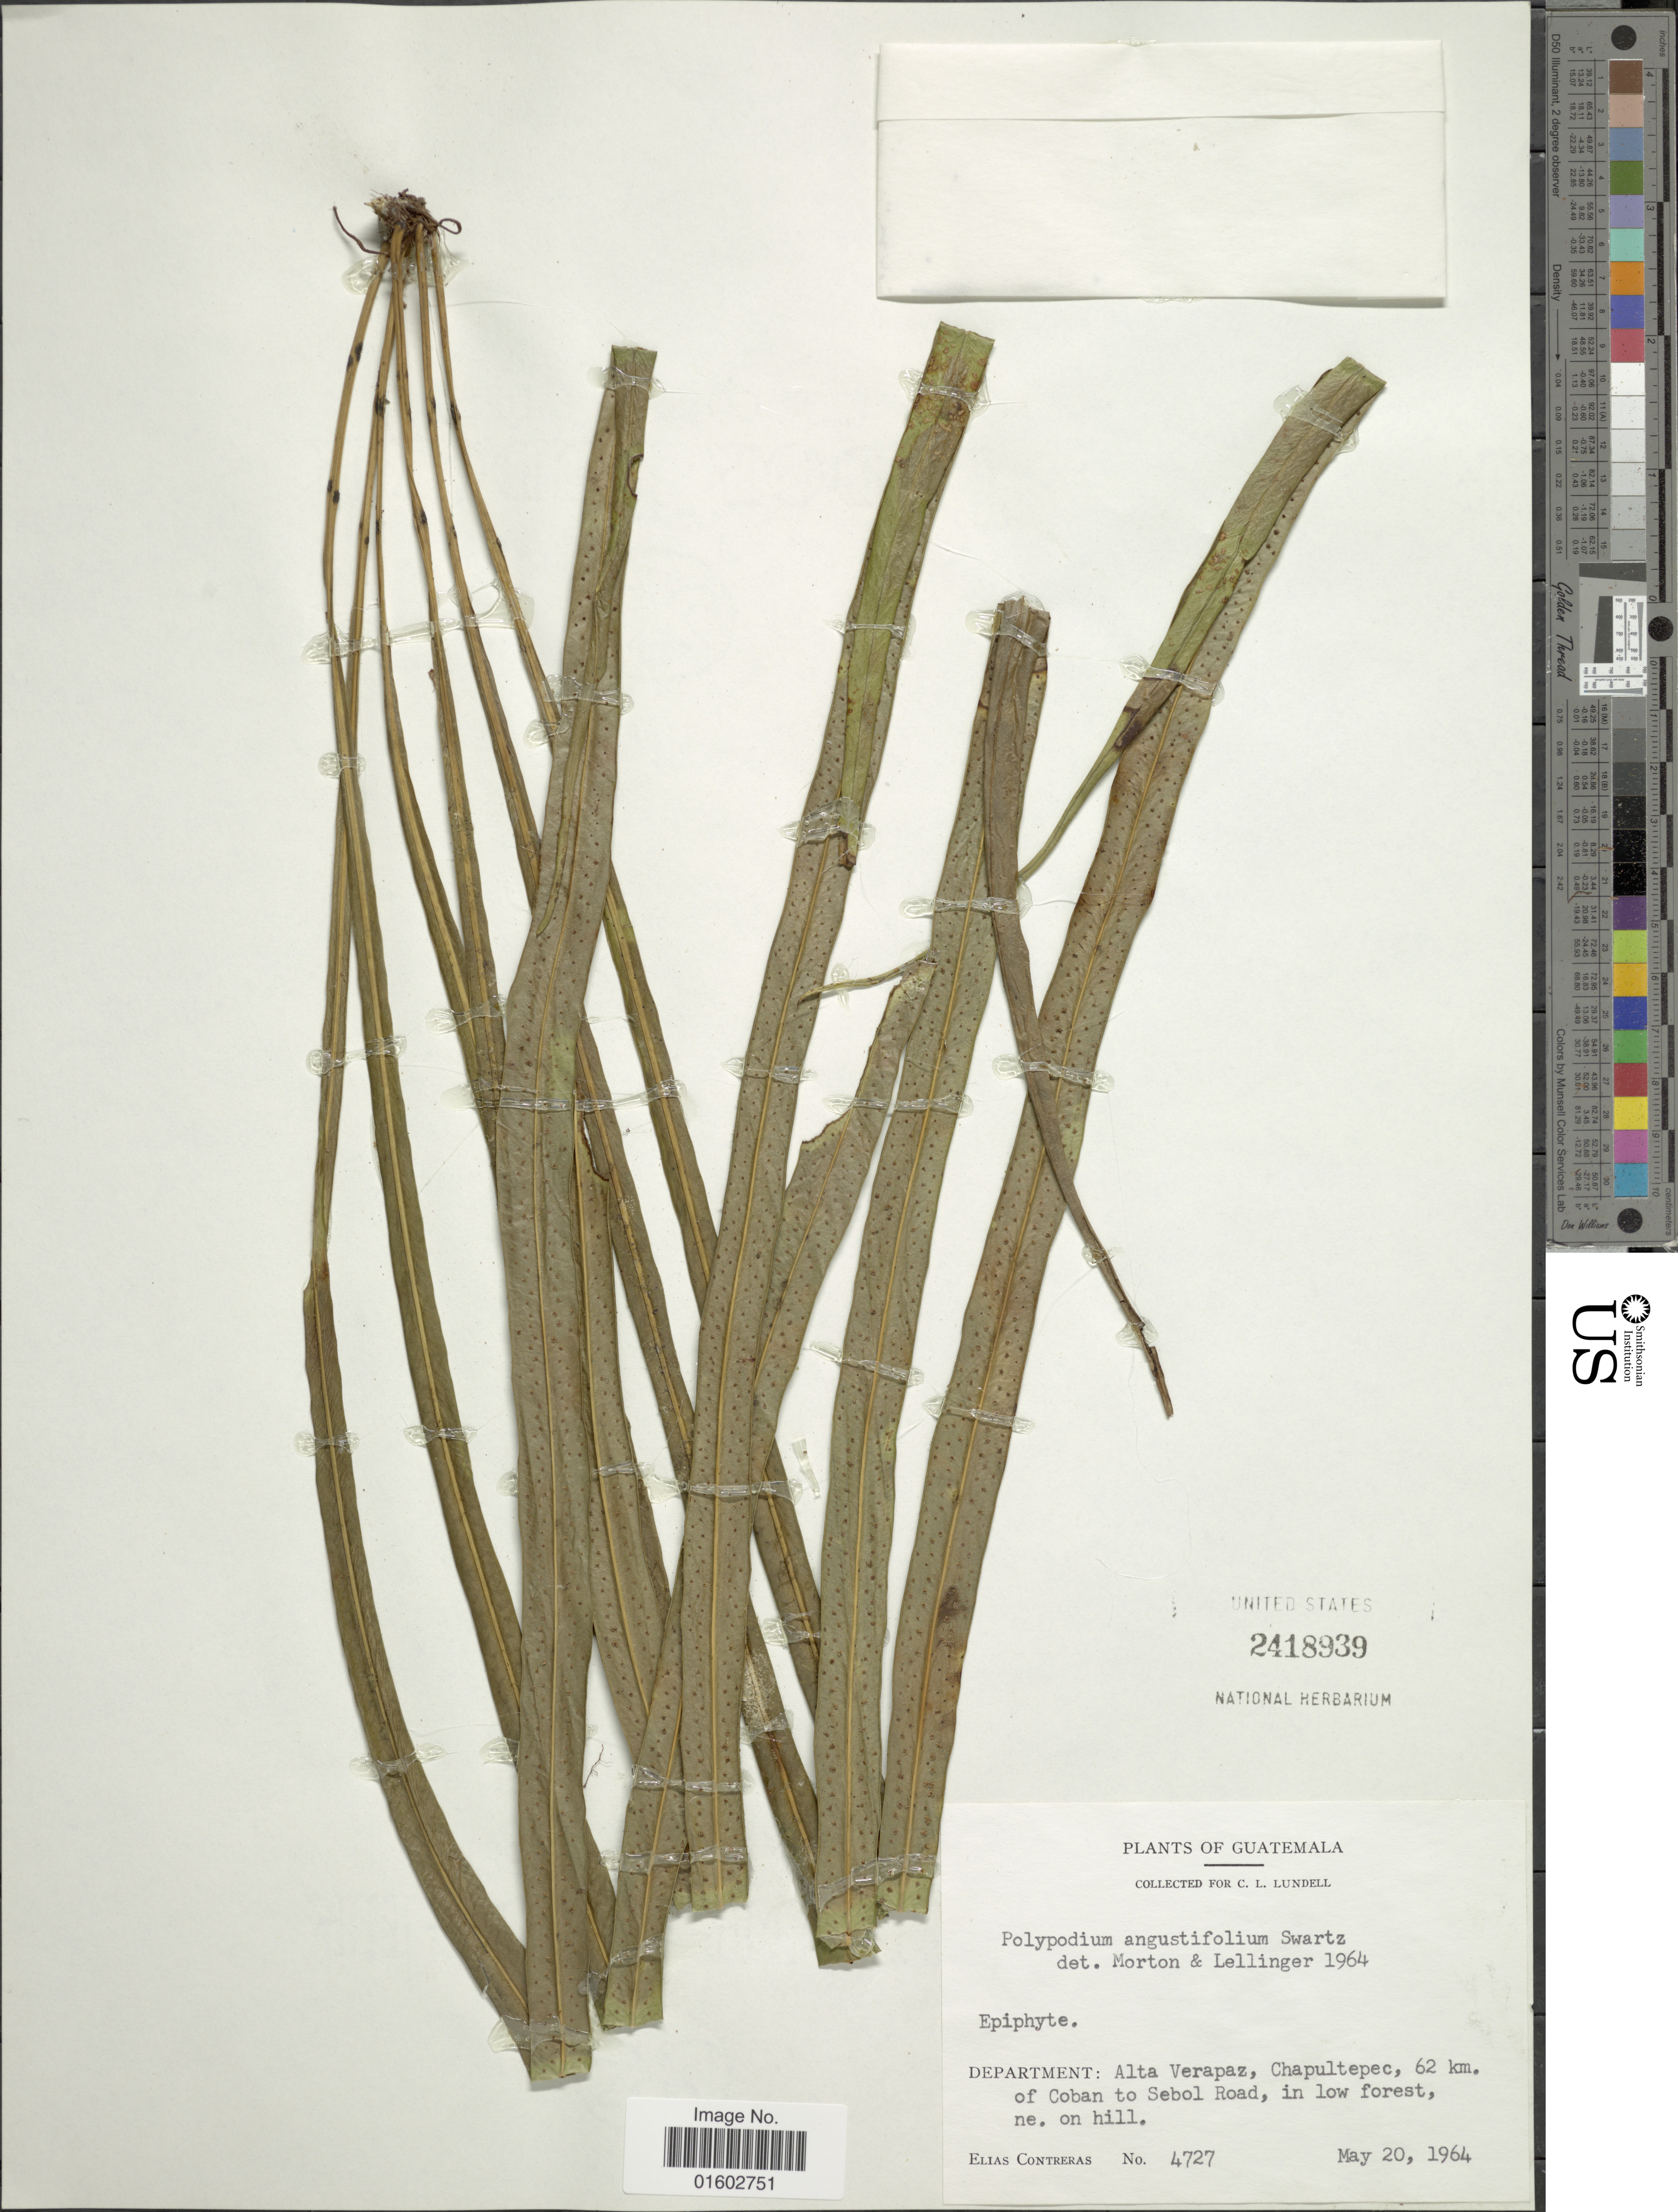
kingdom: Plantae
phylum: Tracheophyta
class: Polypodiopsida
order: Polypodiales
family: Polypodiaceae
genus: Campyloneurum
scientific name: Campyloneurum angustifolium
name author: (Sw.) Fée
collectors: E. Contreras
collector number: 4727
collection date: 1964-05-20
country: Guatemala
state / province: Alta Verapaz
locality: Department: Alta Verapaz, Chapultepec, 62 km. of Coban to Sebol Road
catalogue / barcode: US 2418939